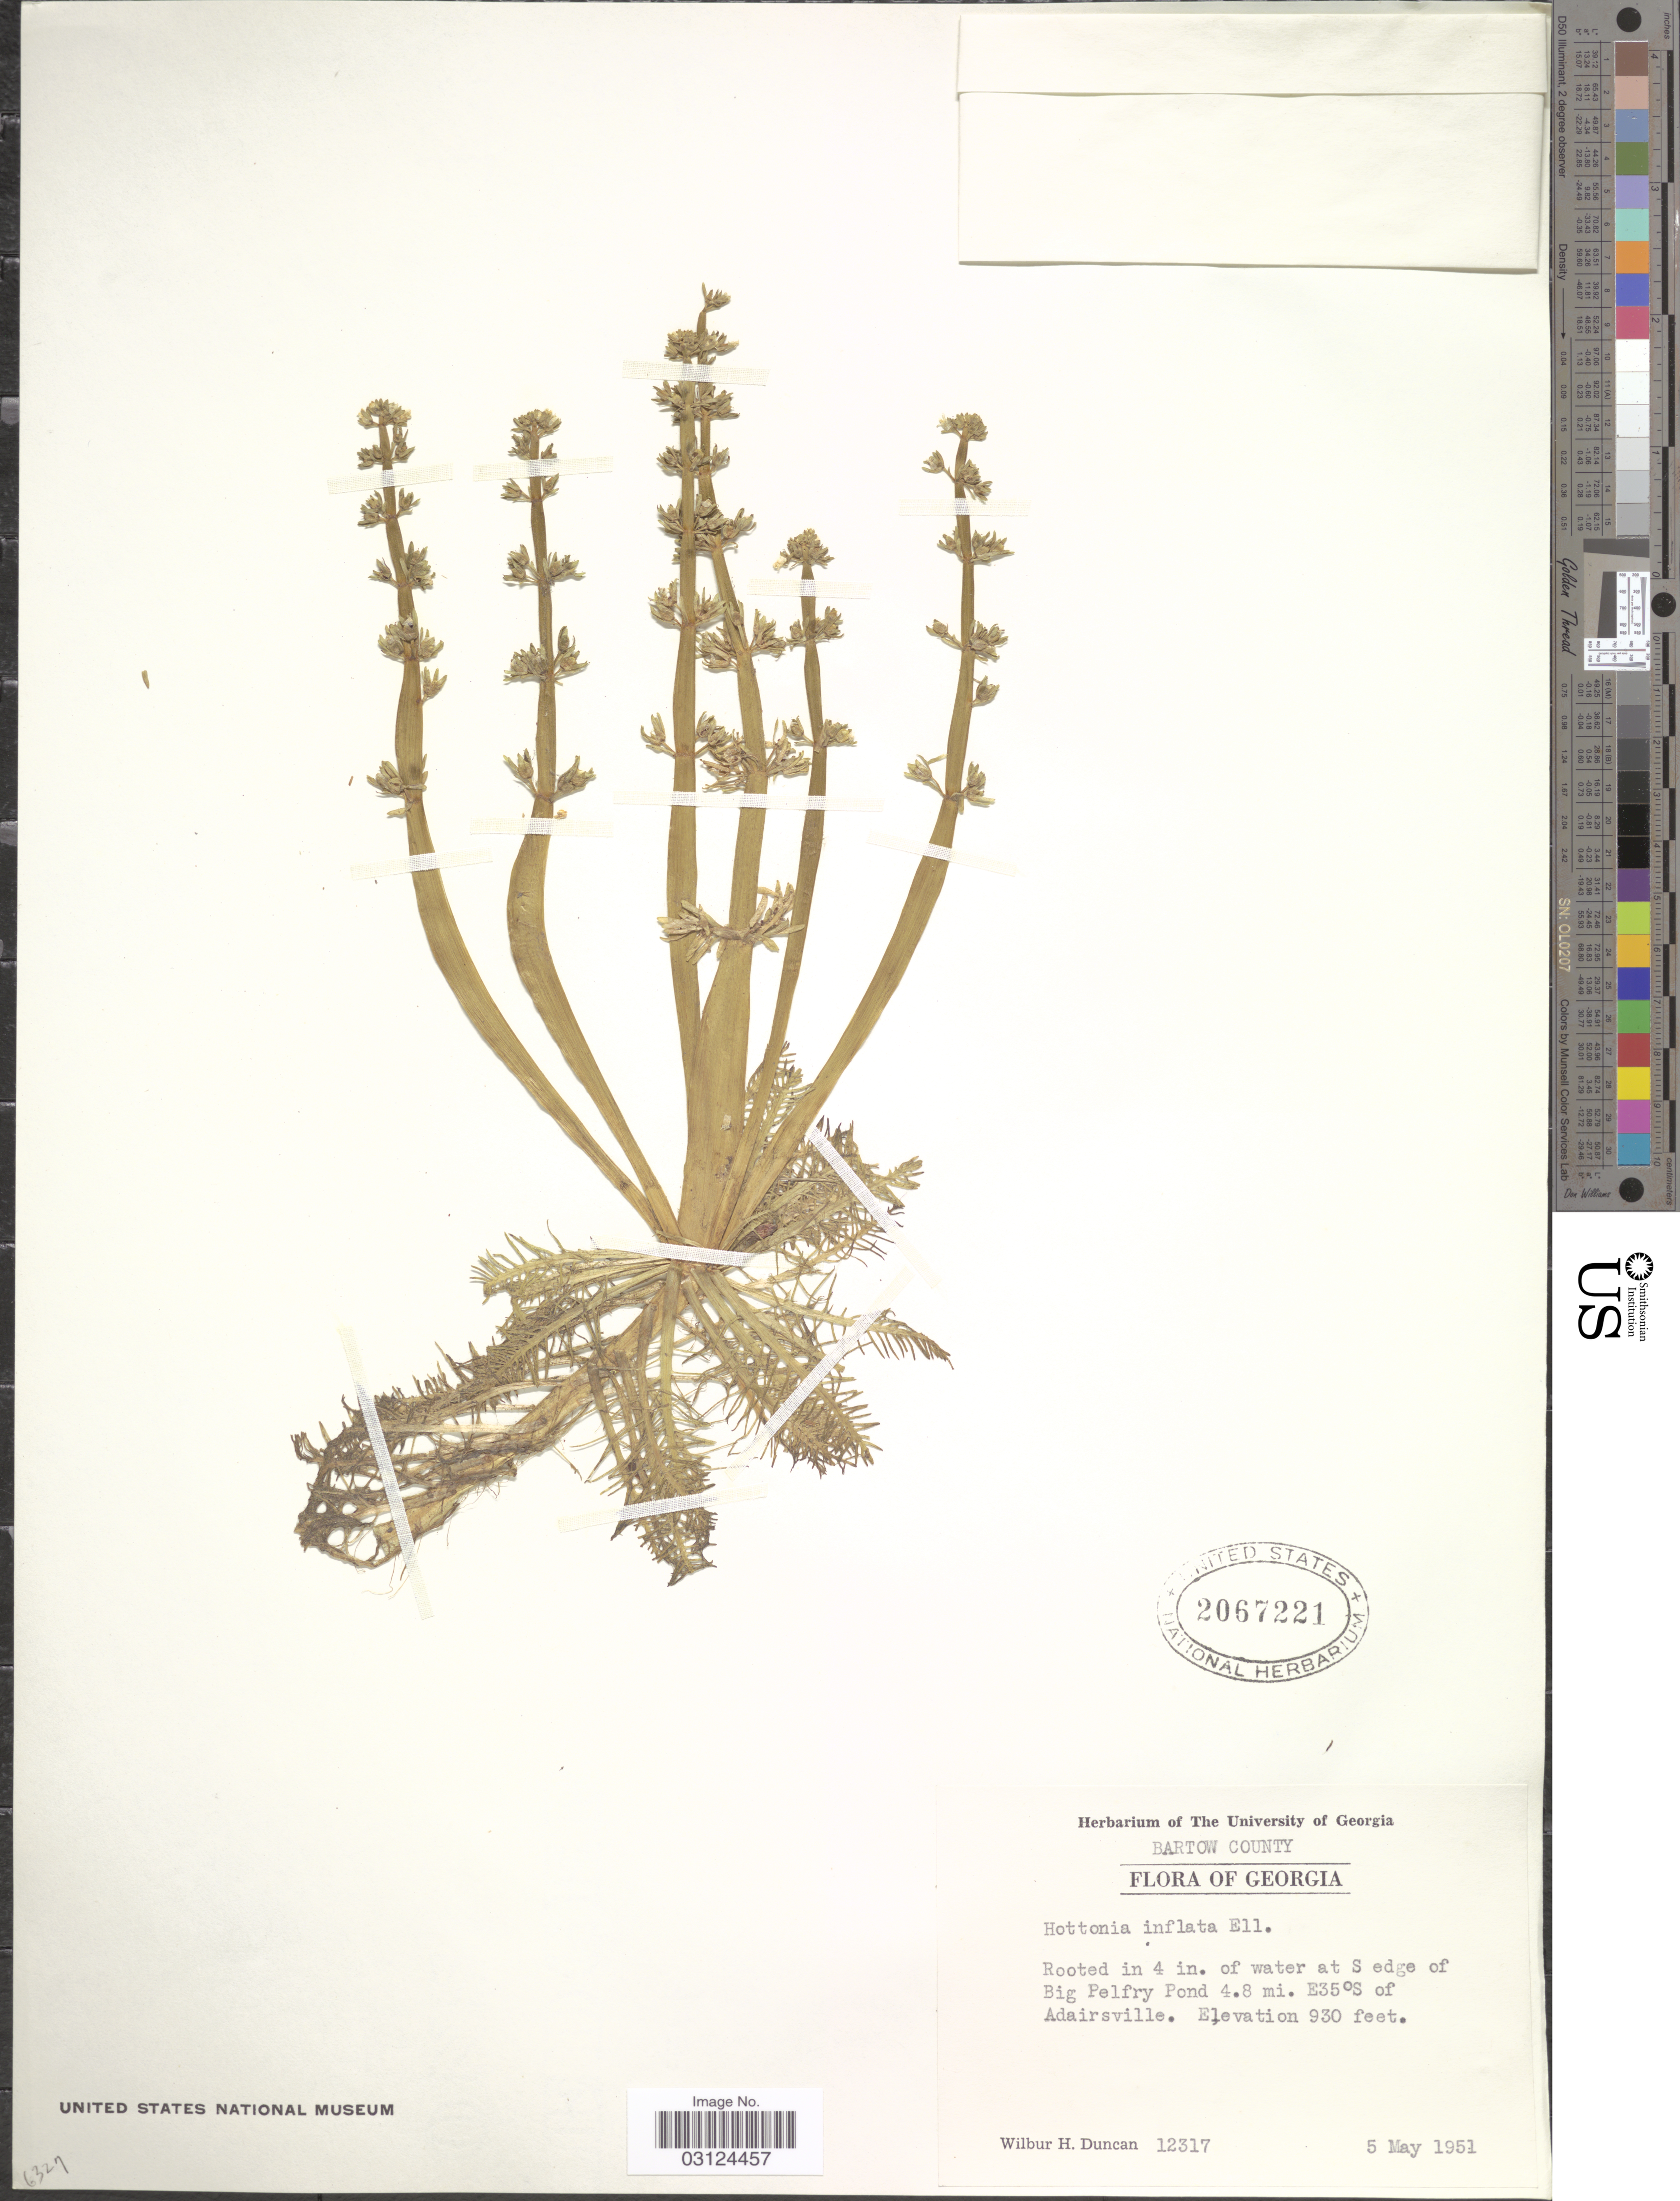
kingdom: Plantae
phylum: Tracheophyta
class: Magnoliopsida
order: Ericales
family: Primulaceae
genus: Hottonia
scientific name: Hottonia inflata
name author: Elliott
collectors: W. H. Duncan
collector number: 12317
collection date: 1951-05-05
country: United States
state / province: Georgia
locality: Bartow County, Rooted in 4 in. of water at S edge of Big Pelfry Pond 4.8 mi., E35° of Adairsville.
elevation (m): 283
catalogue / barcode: US 2067221